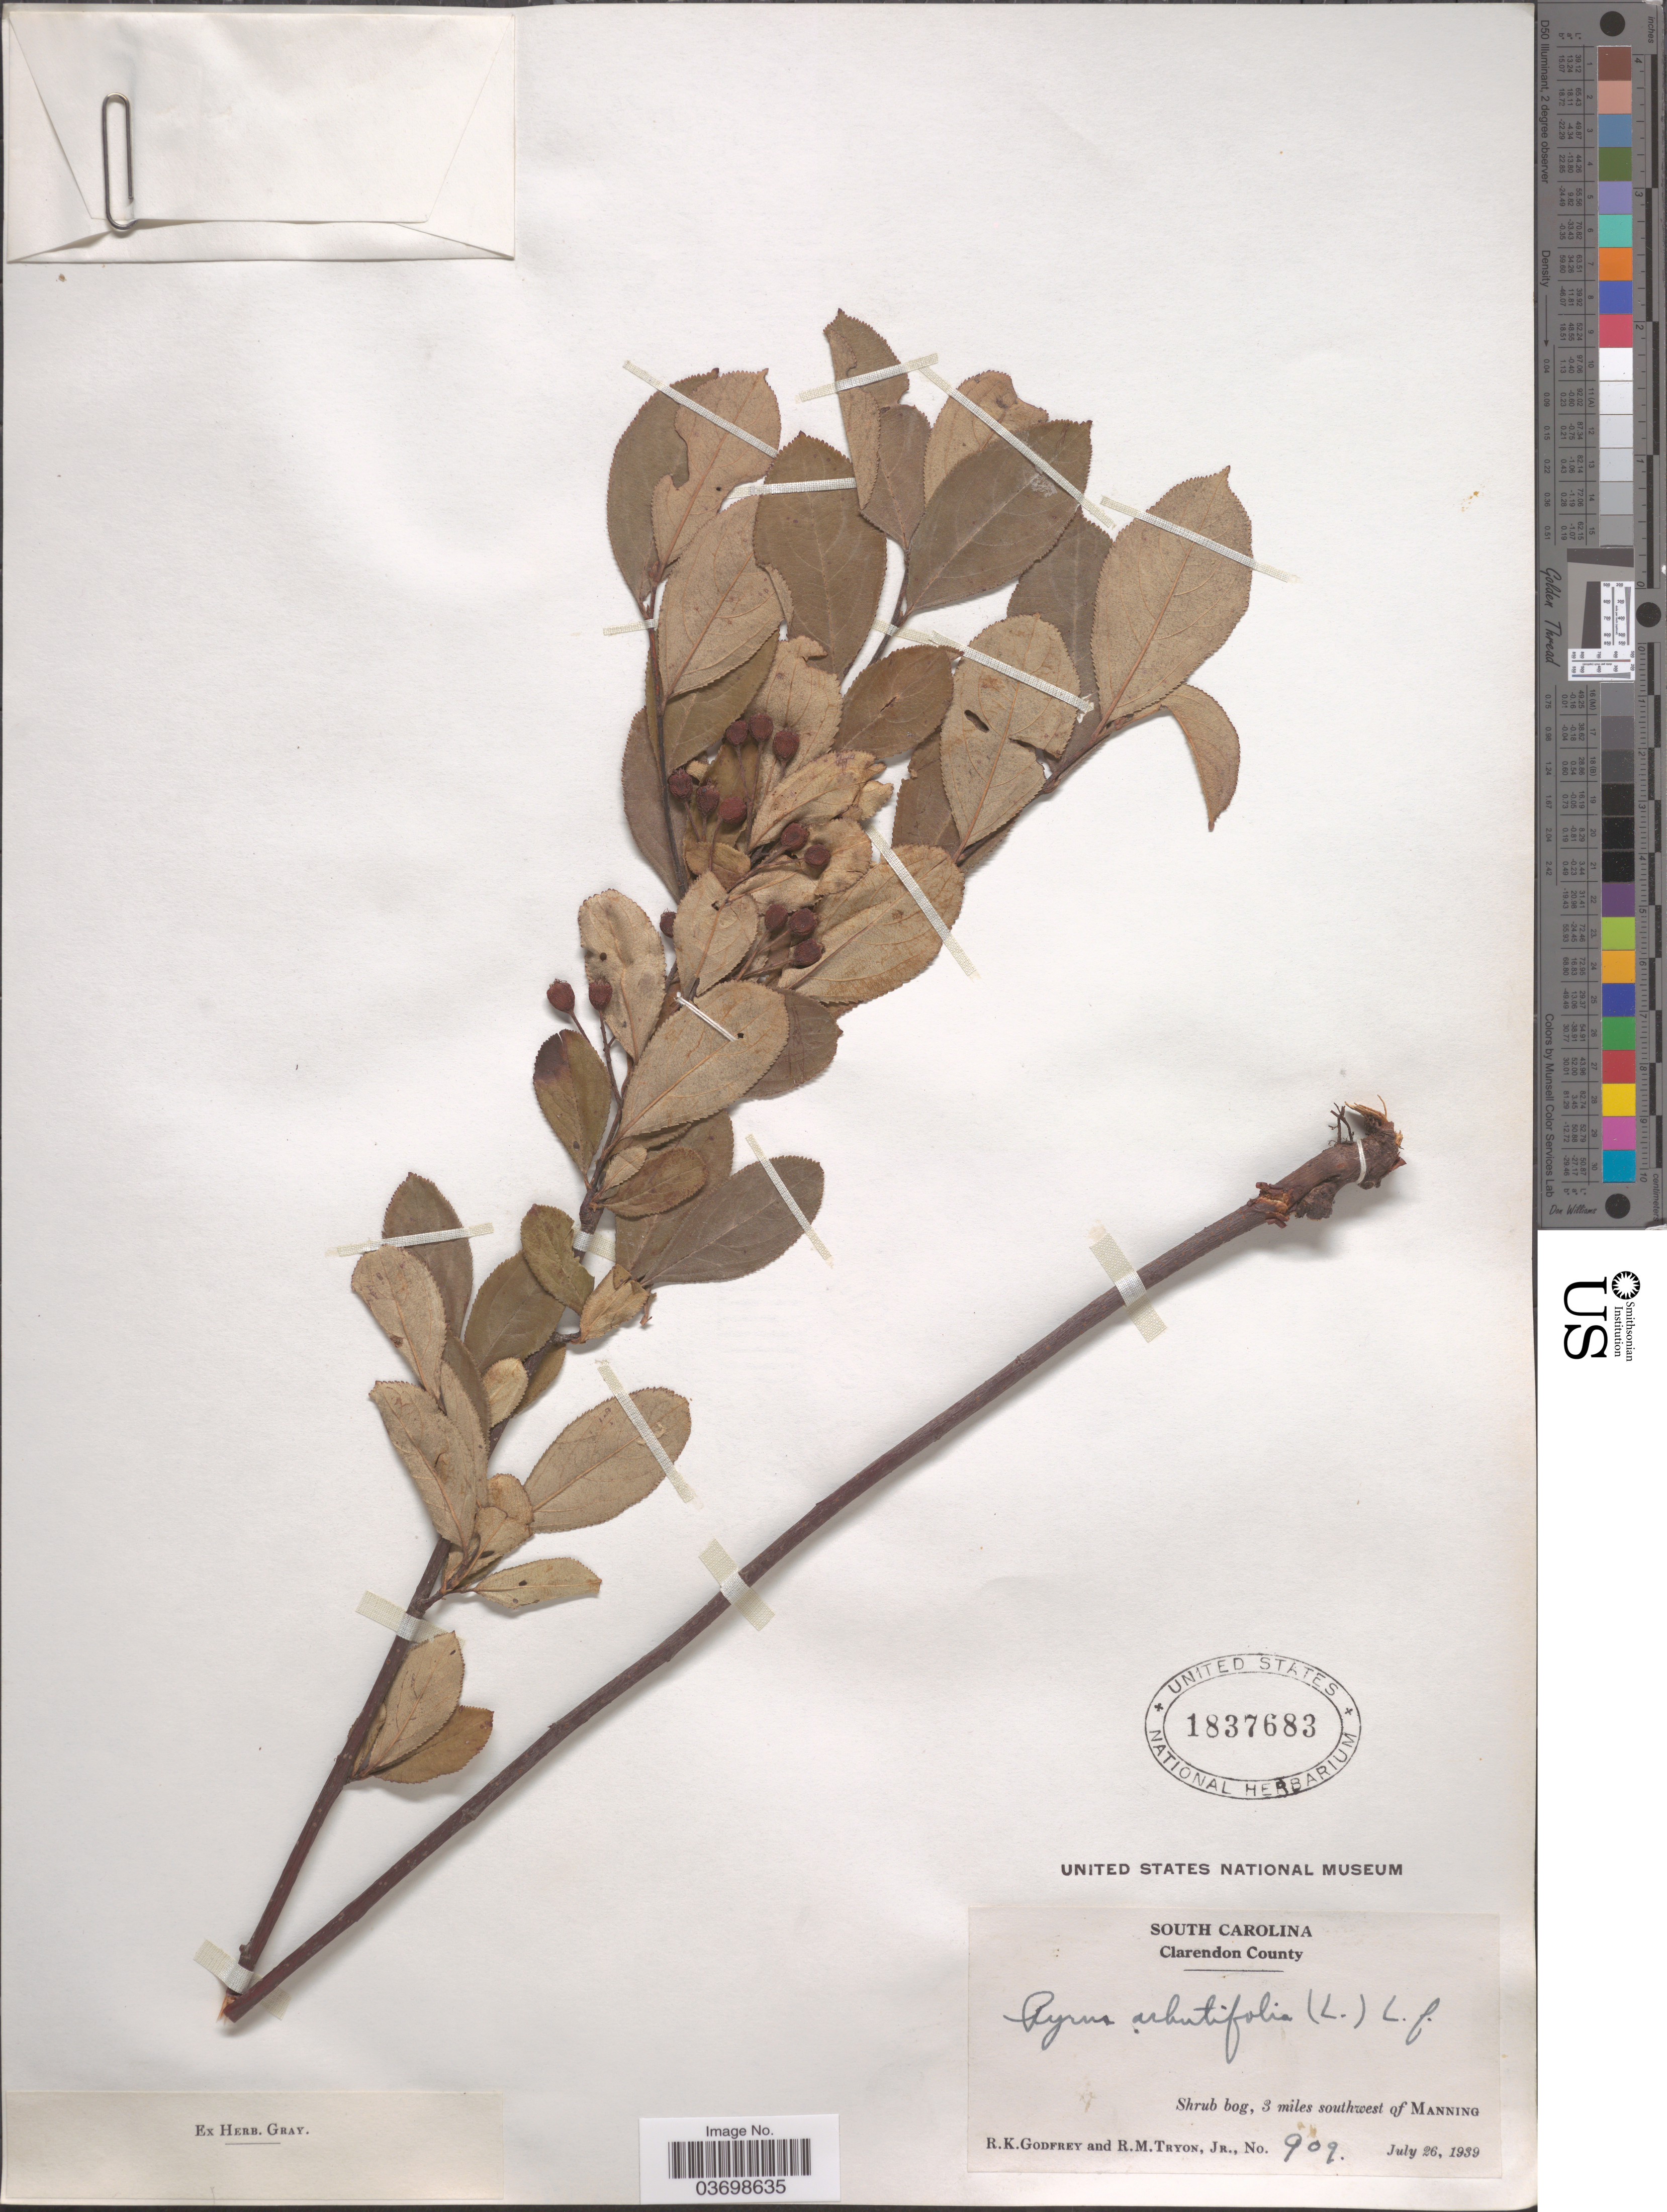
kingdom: Plantae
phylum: Tracheophyta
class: Magnoliopsida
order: Rosales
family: Rosaceae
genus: Aronia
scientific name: Aronia arbutifolia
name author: (L.) Pers.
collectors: R. K. Godfrey & R. Tryon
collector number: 909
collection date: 1939-07-26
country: United States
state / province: South Carolina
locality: Clarendon County. 3 miles southwest of Manning.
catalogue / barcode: US 1837683